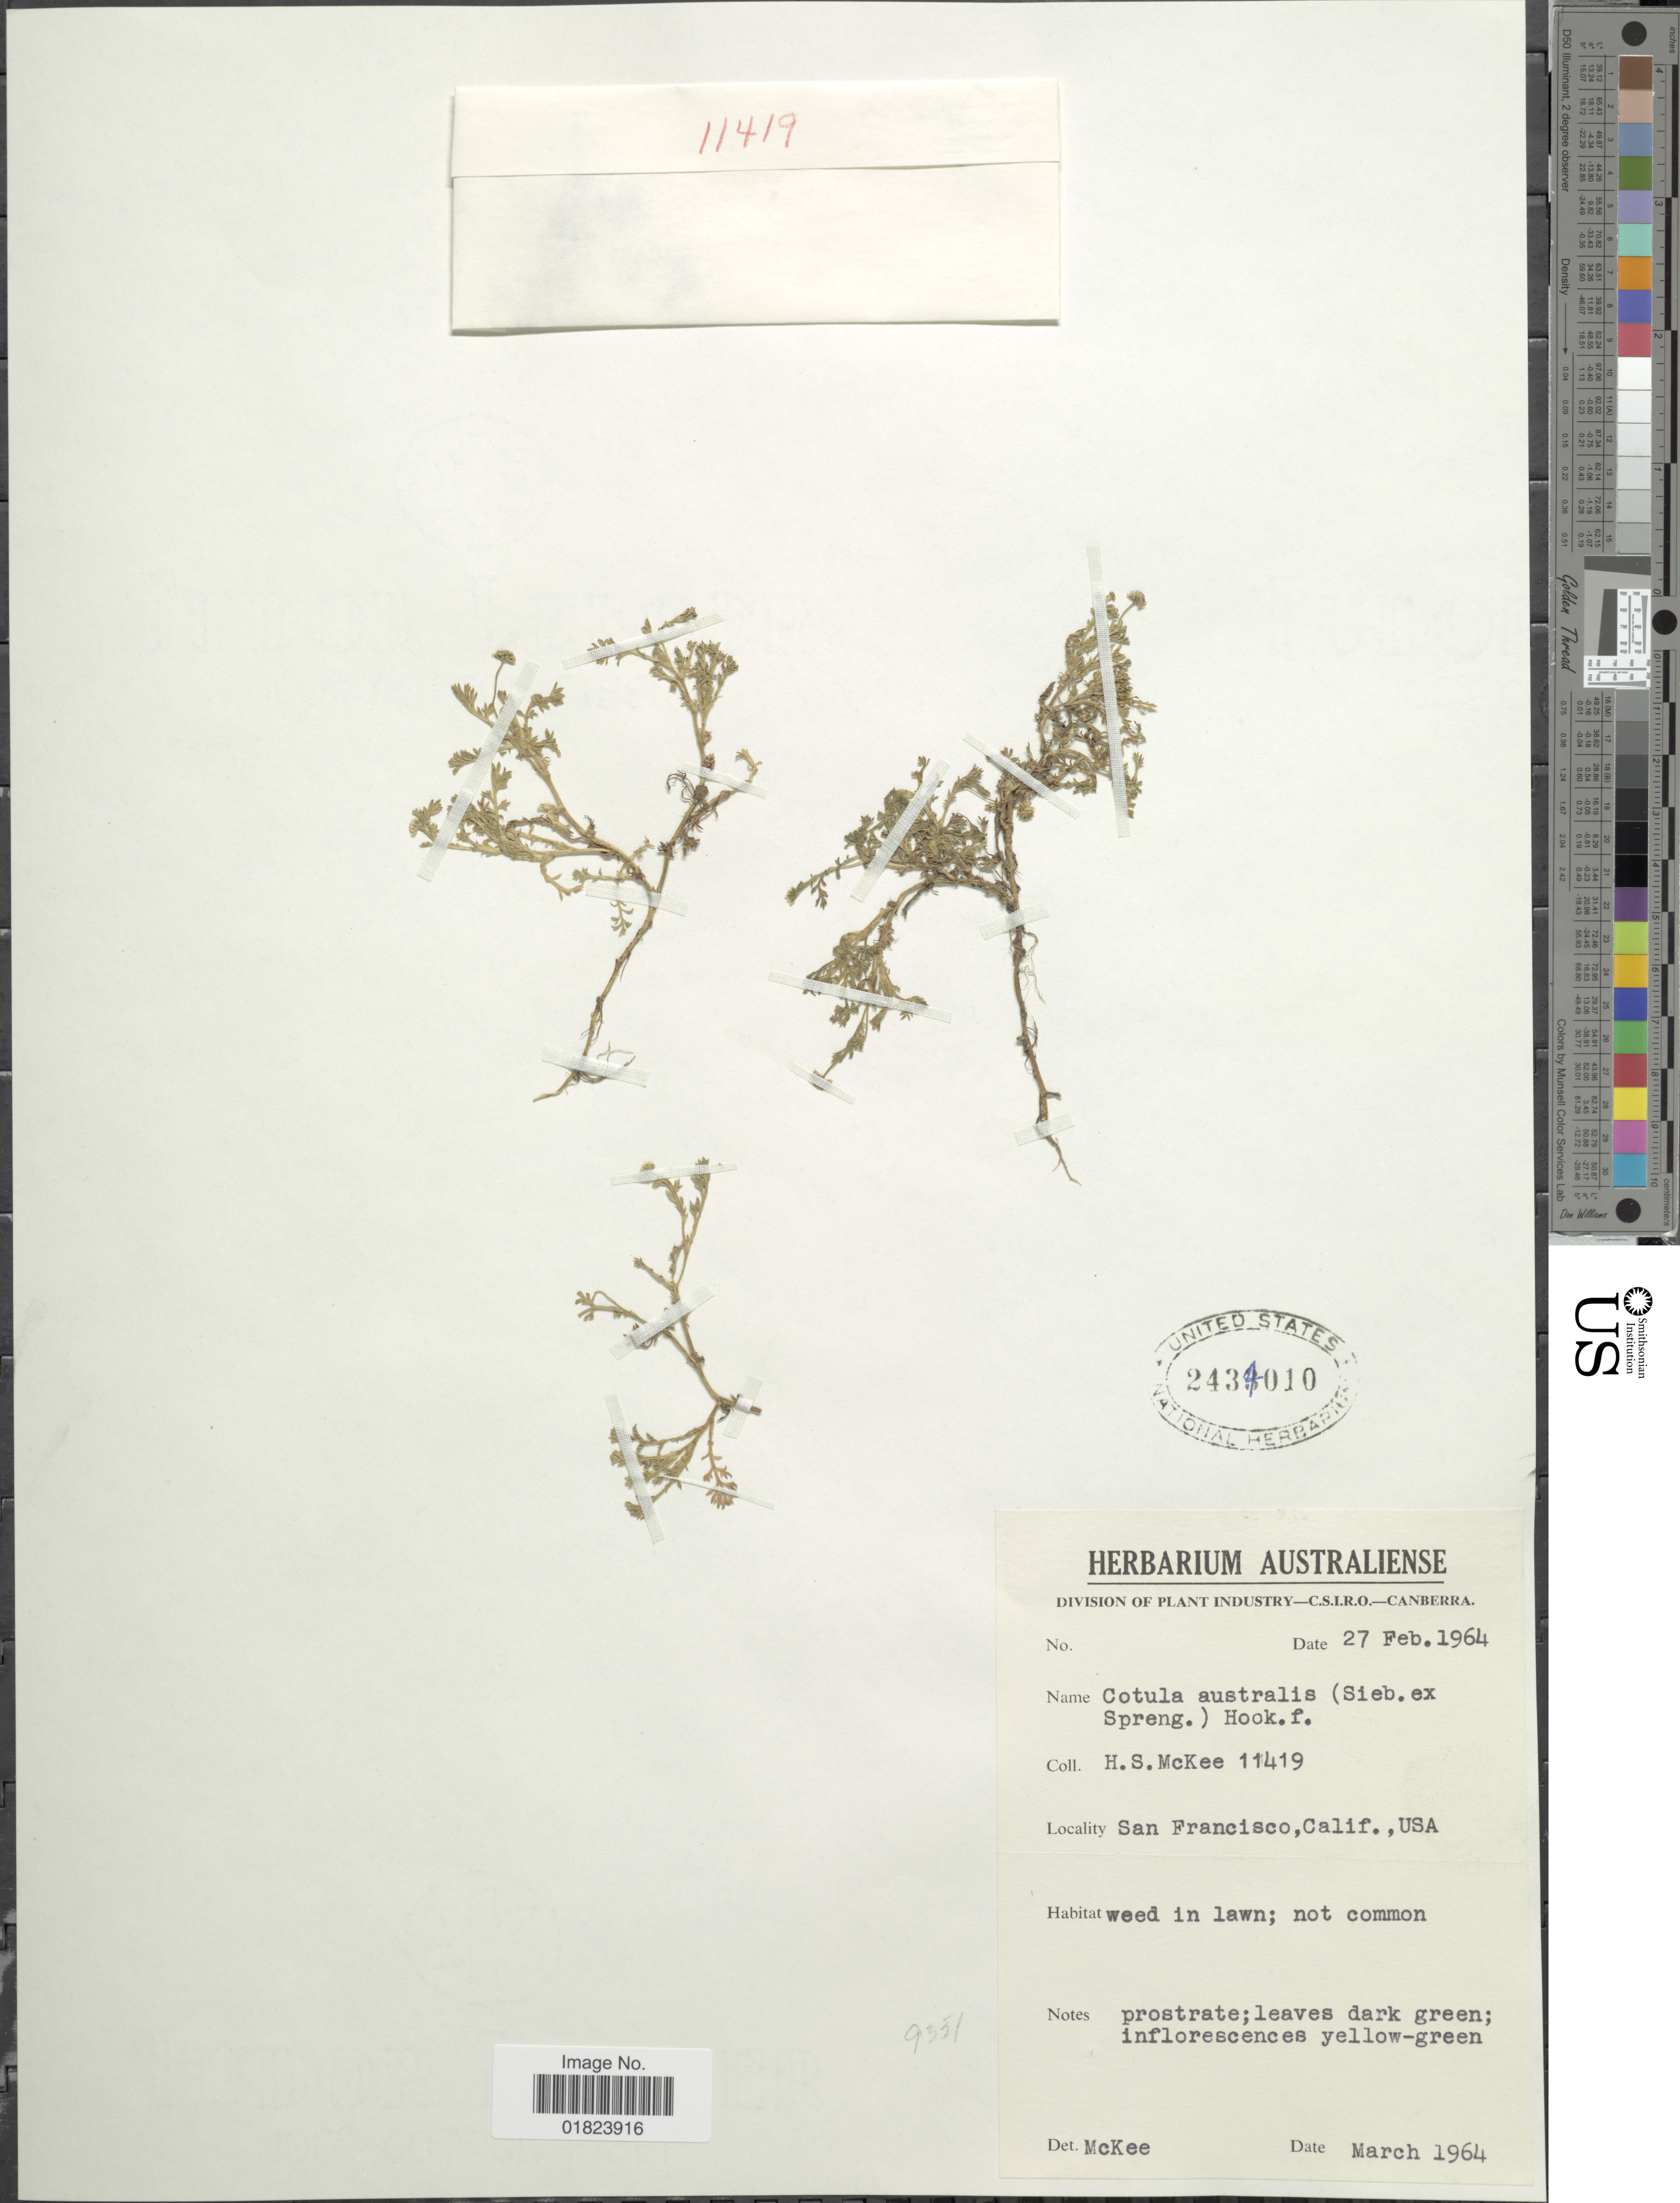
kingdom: Plantae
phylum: Tracheophyta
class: Magnoliopsida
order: Asterales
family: Asteraceae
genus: Cotula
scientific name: Cotula australis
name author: (Sieber ex Spreng.) Hook. f.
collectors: H. S. McKee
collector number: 11419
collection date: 1964-02-27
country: United States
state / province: California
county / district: San Francisco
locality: San Francisco, weed in lawn.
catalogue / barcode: US 2437010